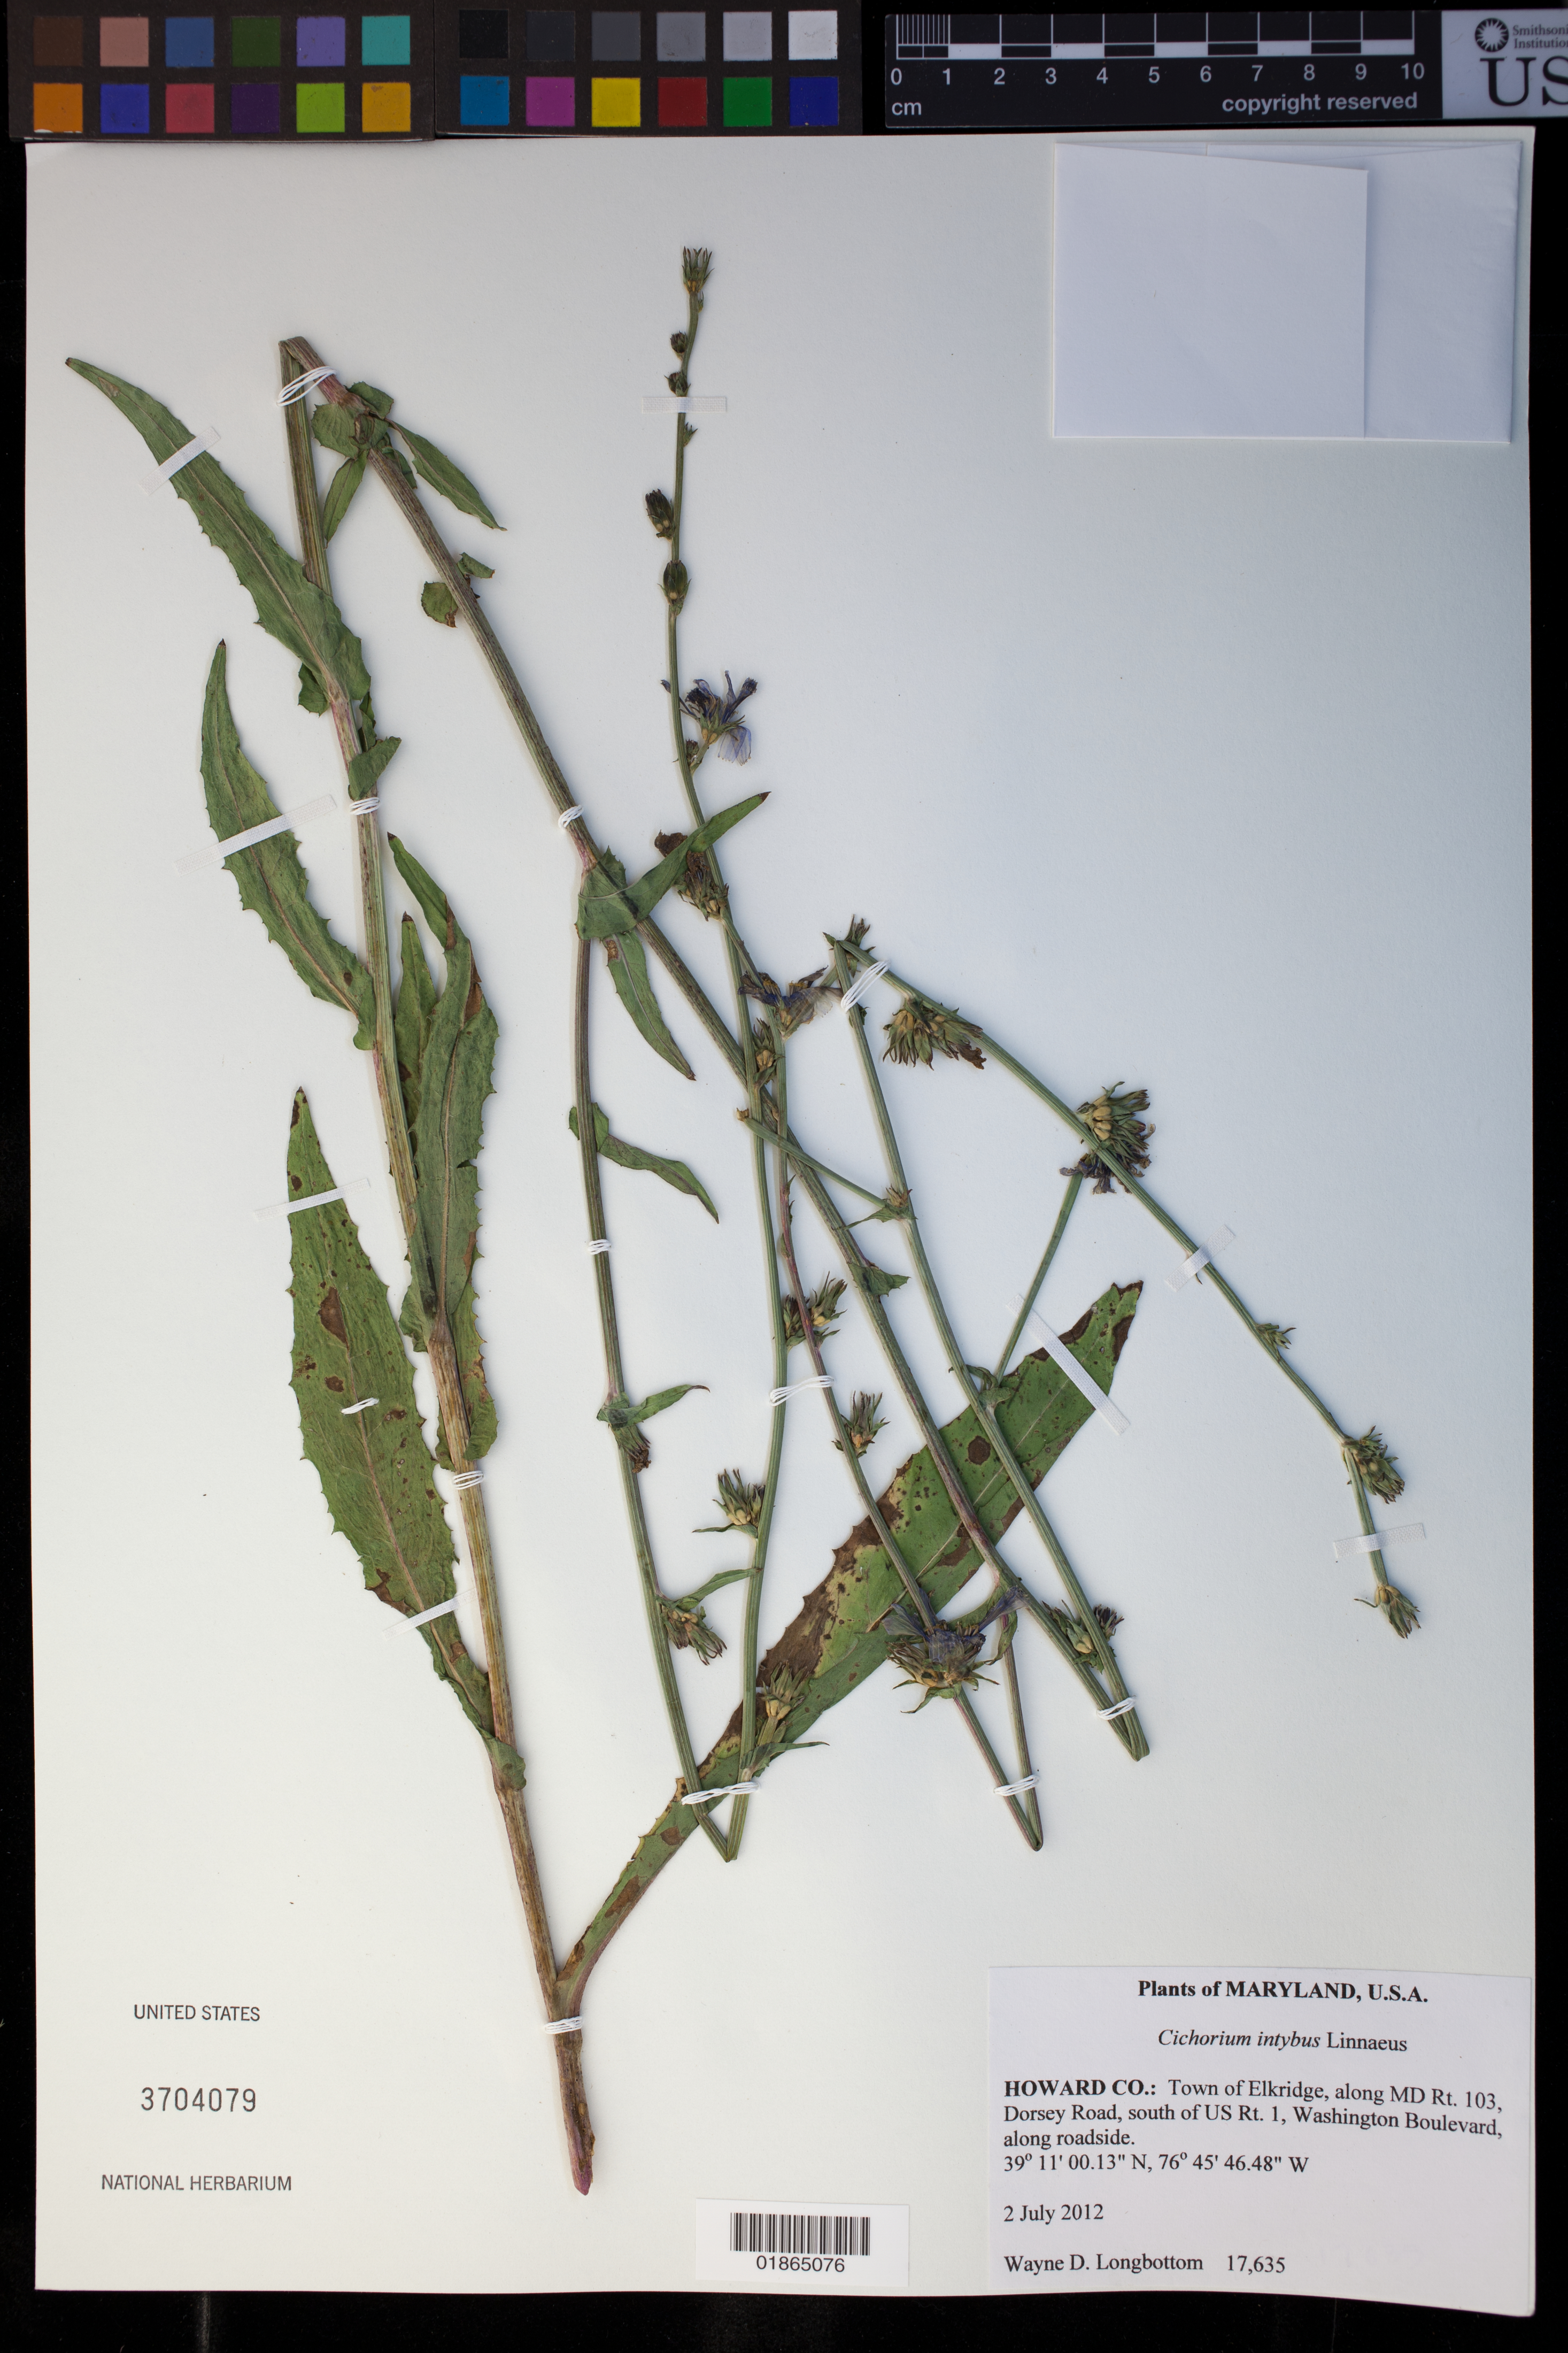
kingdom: Plantae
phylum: Tracheophyta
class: Magnoliopsida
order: Asterales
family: Asteraceae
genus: Cichorium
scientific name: Cichorium intybus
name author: L.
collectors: W. D. Longbottom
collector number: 17635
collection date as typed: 2 July 2012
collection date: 2012-07-02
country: United States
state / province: Maryland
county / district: Howard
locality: Town of Elkridge, along MD Rt. 103, Dorsey Road, south of US Rt. 1, Washington Boulevard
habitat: Along roadside.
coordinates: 39 11 00.13 N, 76 45 46.48 W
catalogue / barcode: US 3704079